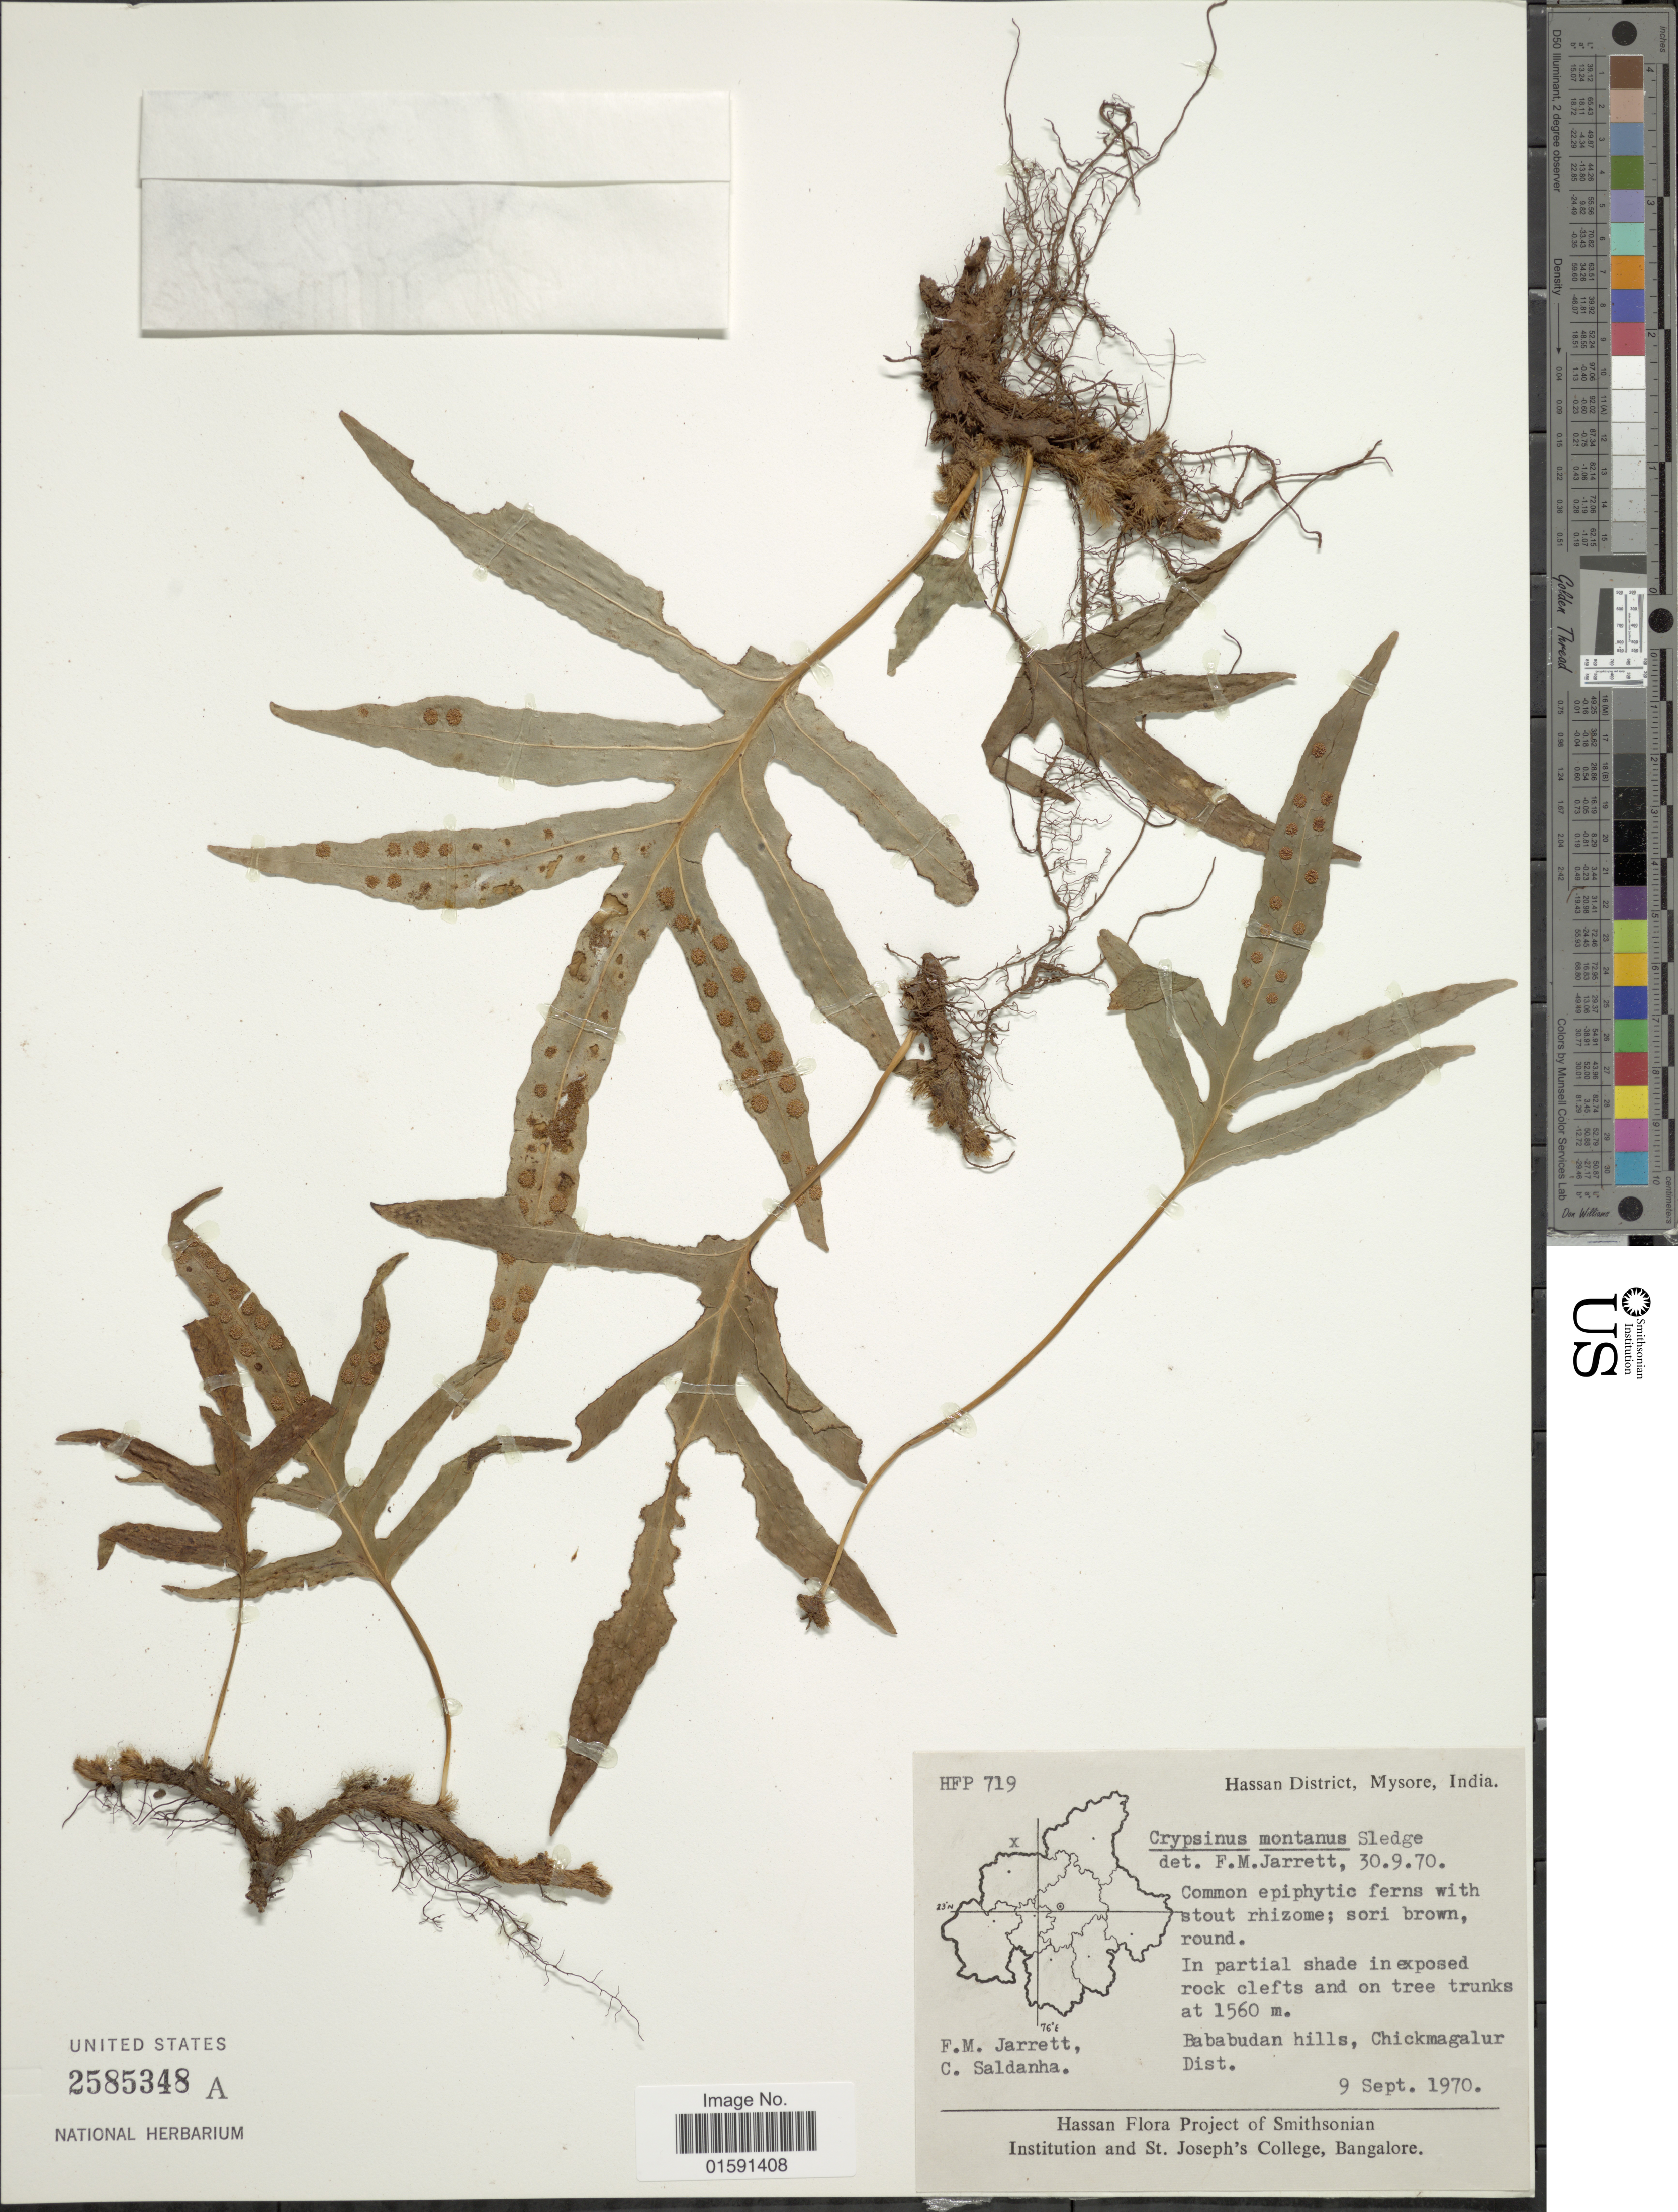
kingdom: Plantae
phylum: Tracheophyta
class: Polypodiopsida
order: Polypodiales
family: Polypodiaceae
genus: Selliguea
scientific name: Selliguea montana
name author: (Sledge) Hovenkamp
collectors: F. M. Jarrett & C. Saldanha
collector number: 719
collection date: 1970-09-09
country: India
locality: Hassan District, Mysore, India. bababudan hills, Chiekmagalur Dist.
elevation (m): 1560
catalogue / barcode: US 25853478A